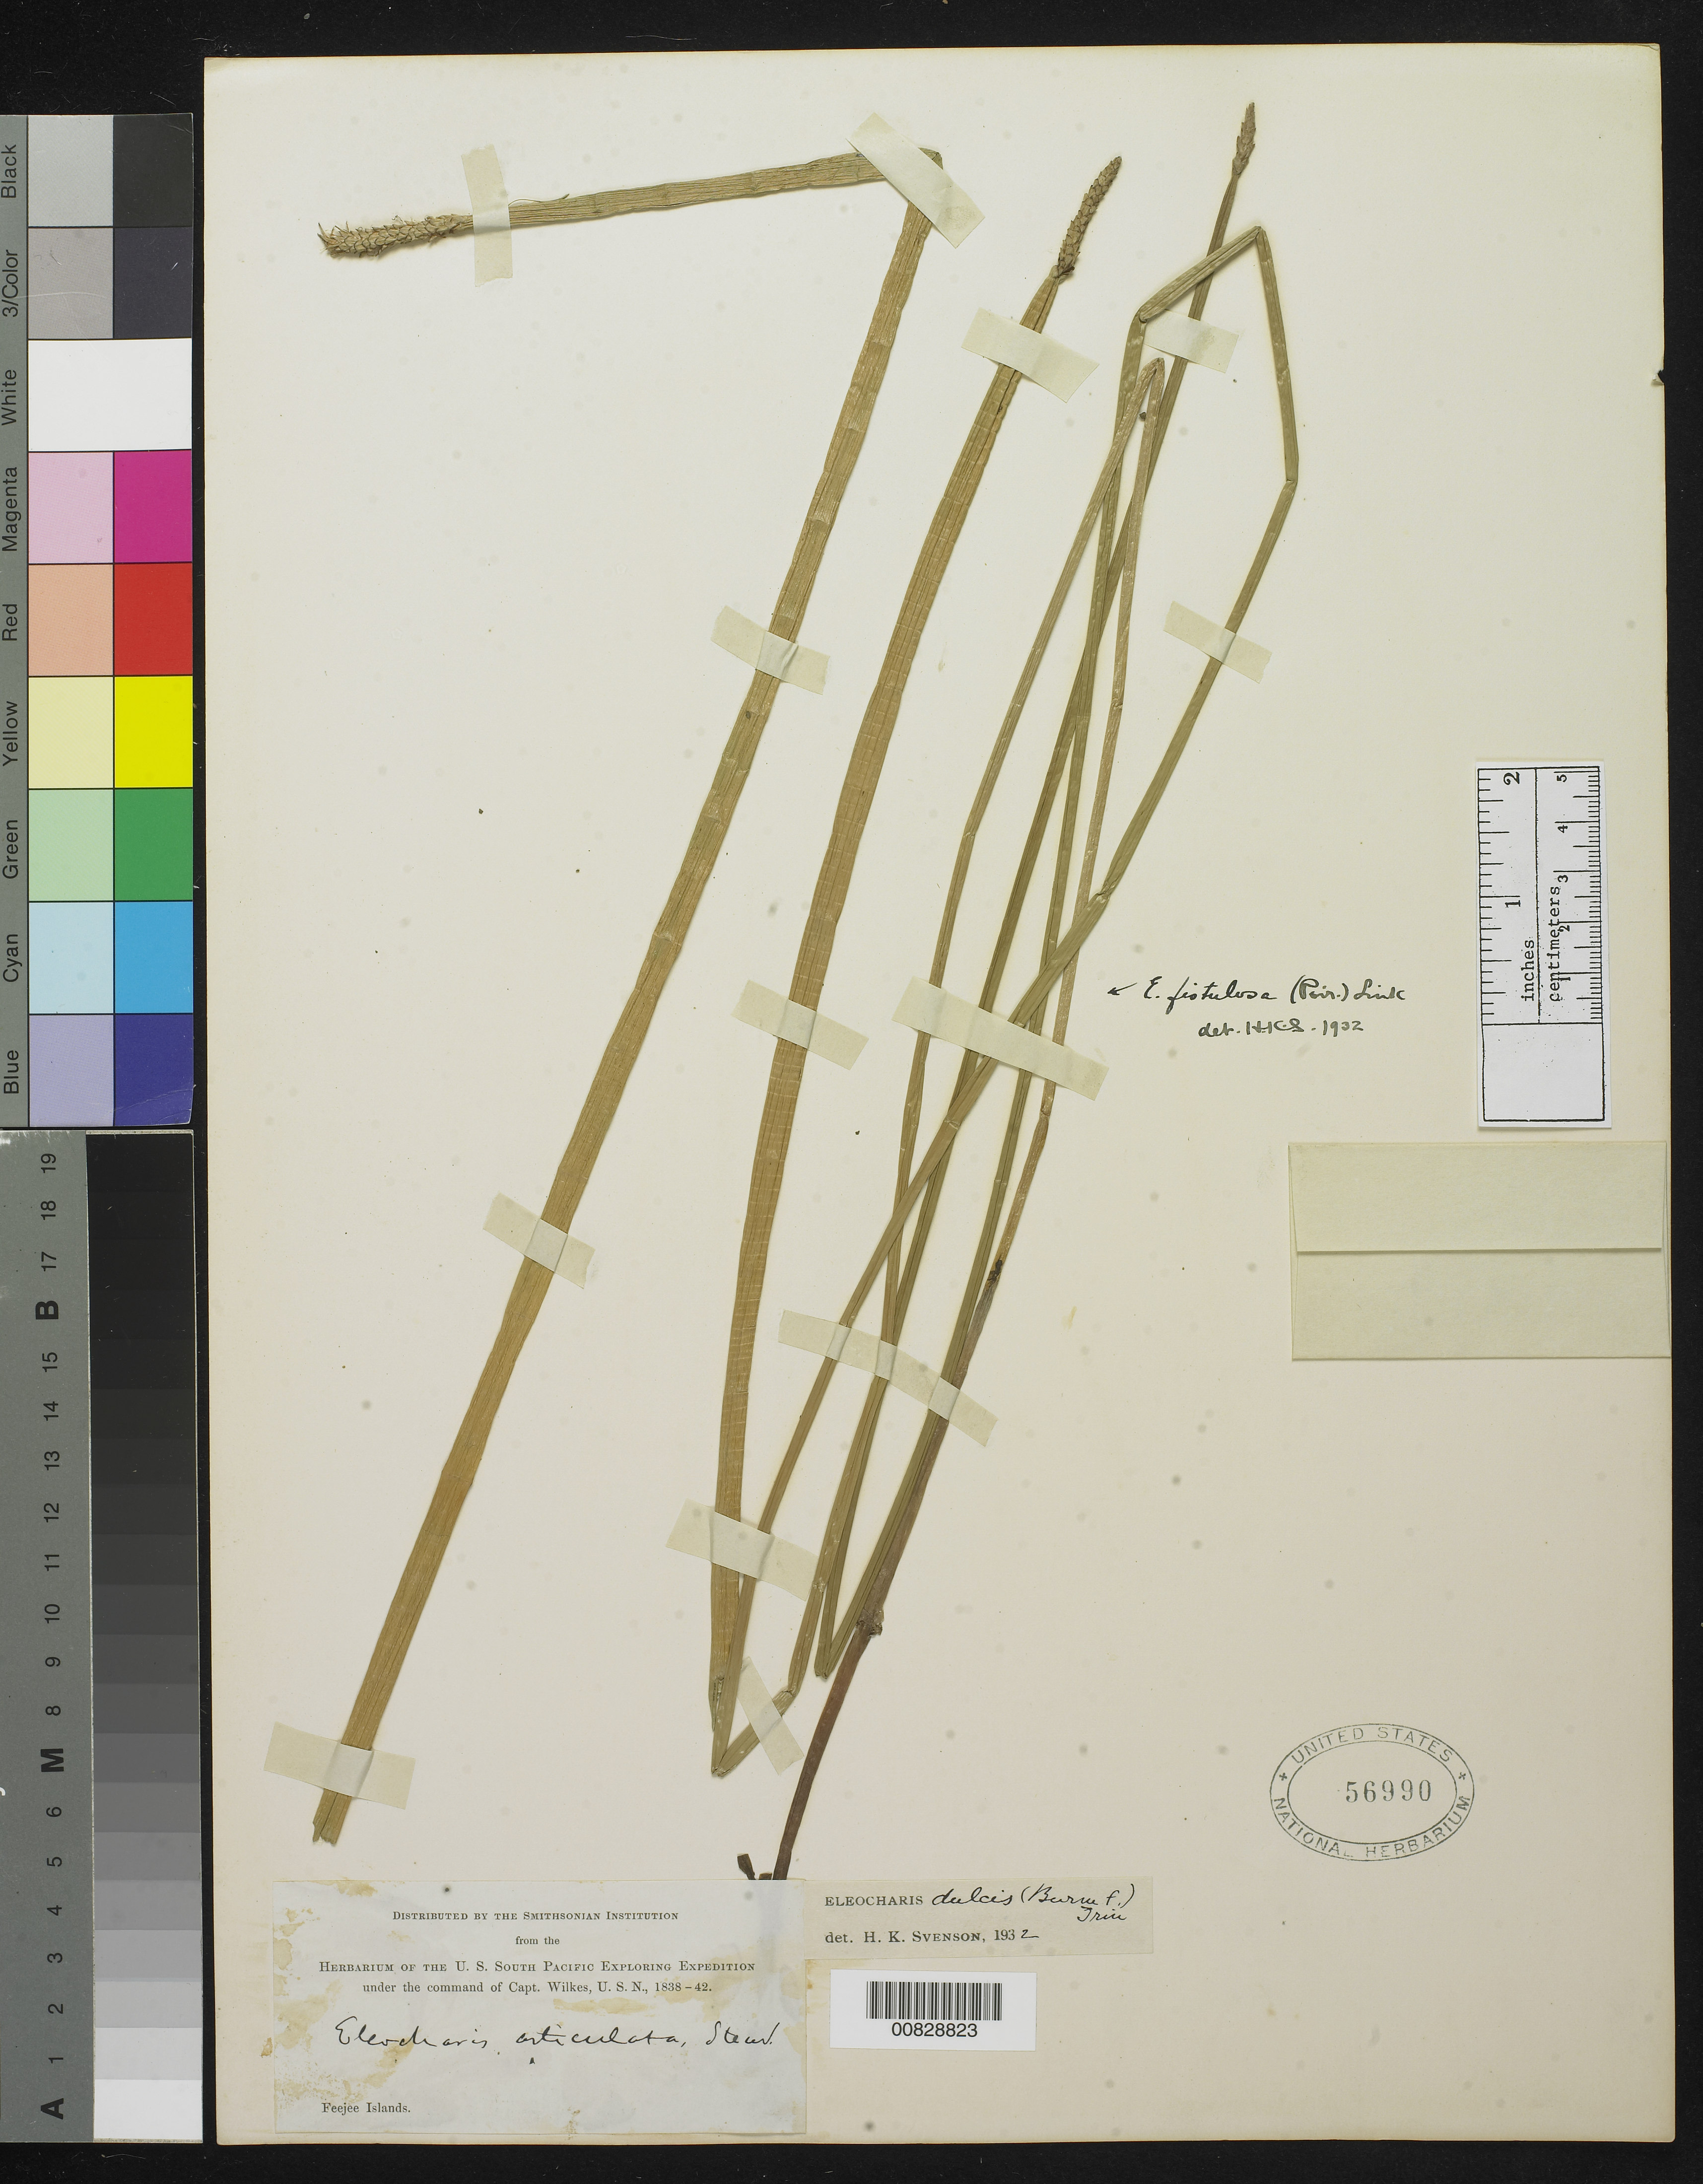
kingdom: Plantae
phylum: Tracheophyta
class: Liliopsida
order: Poales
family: Cyperaceae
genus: Eleocharis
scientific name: Eleocharis acutangula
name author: (Roxb.) Schult.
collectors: Wilkes Explor. Exped.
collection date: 1838/1842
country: Fiji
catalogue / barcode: US 56990